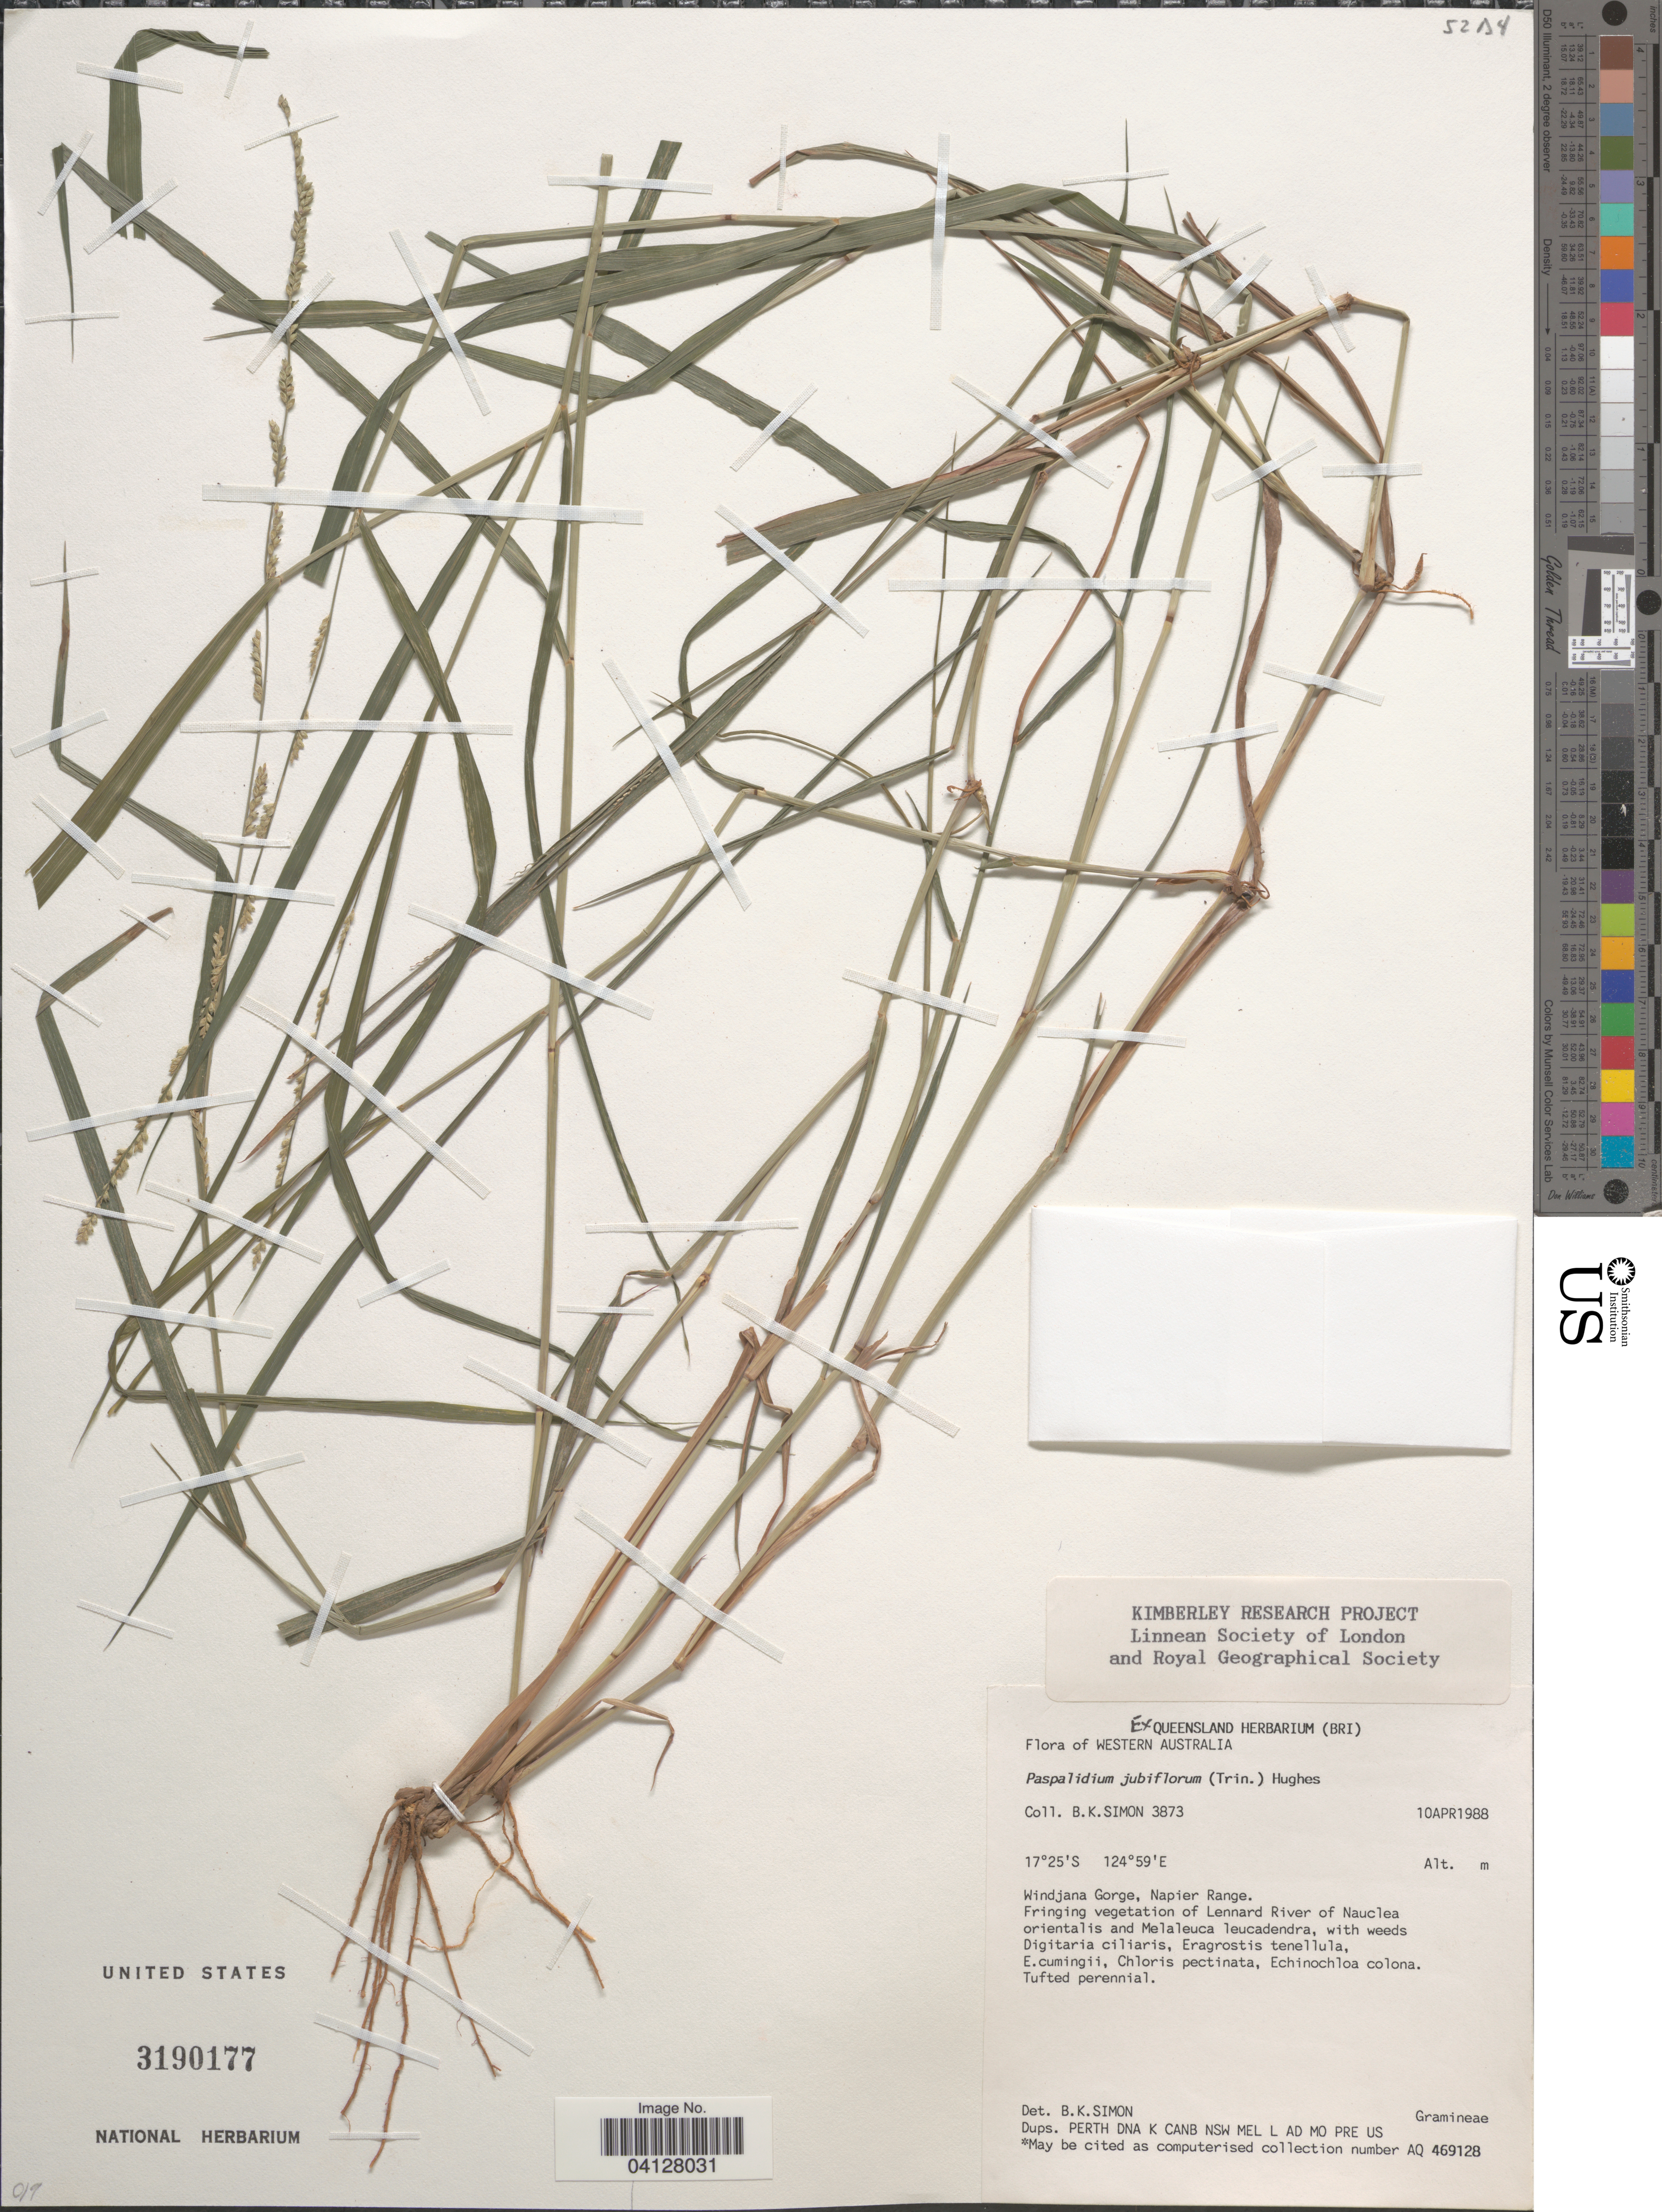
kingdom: Plantae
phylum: Tracheophyta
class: Liliopsida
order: Poales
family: Poaceae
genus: Paspalidium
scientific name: Paspalidium jubiflorum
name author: (Trin.) C.E. Hughes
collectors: B. K. Simon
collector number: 3873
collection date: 1988-04-10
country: Australia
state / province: Western Australia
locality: Windjana Gorge, Napier Range. Fringing vegetation of Lennard River of Nauclea orientalis and Melaleuca leucadendra.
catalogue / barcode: US 3190177